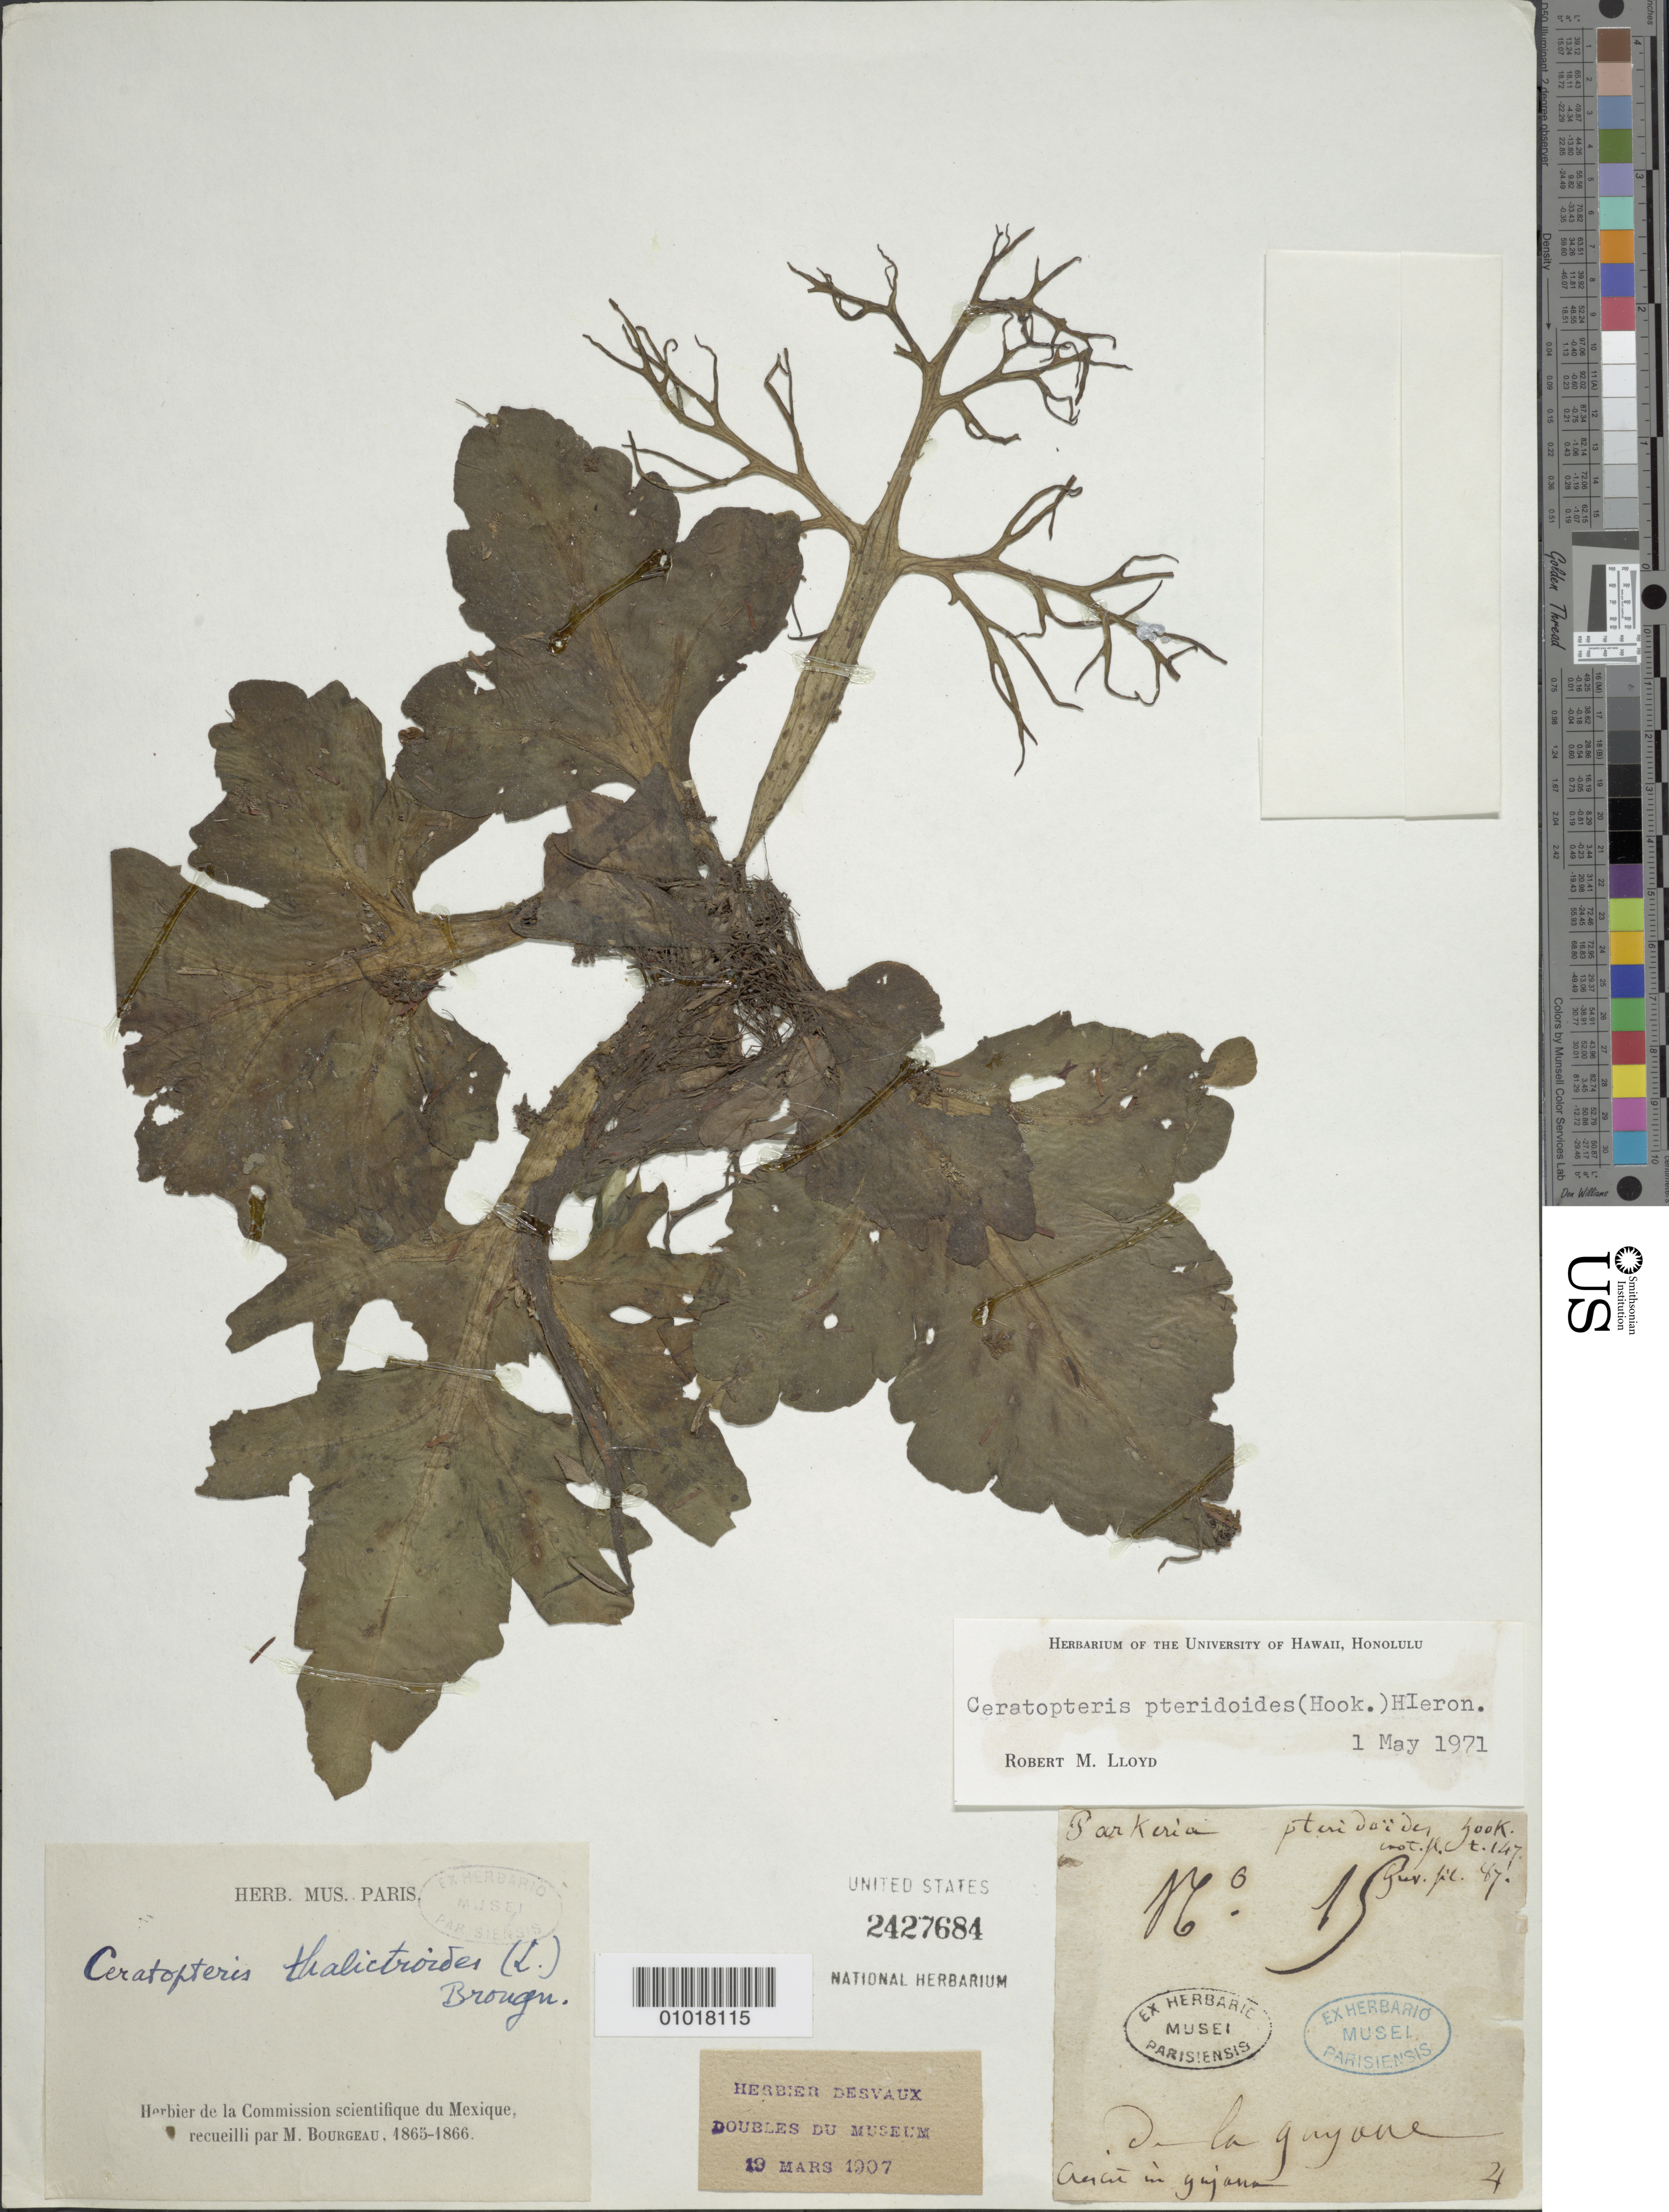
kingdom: Plantae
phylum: Tracheophyta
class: Polypodiopsida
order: Polypodiales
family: Pteridaceae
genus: Ceratopteris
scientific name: Ceratopteris pteridioides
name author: (Hook.) Hieron.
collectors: M. Bourgeau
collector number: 19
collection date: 1865/1866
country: Mexico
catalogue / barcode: US 2427684